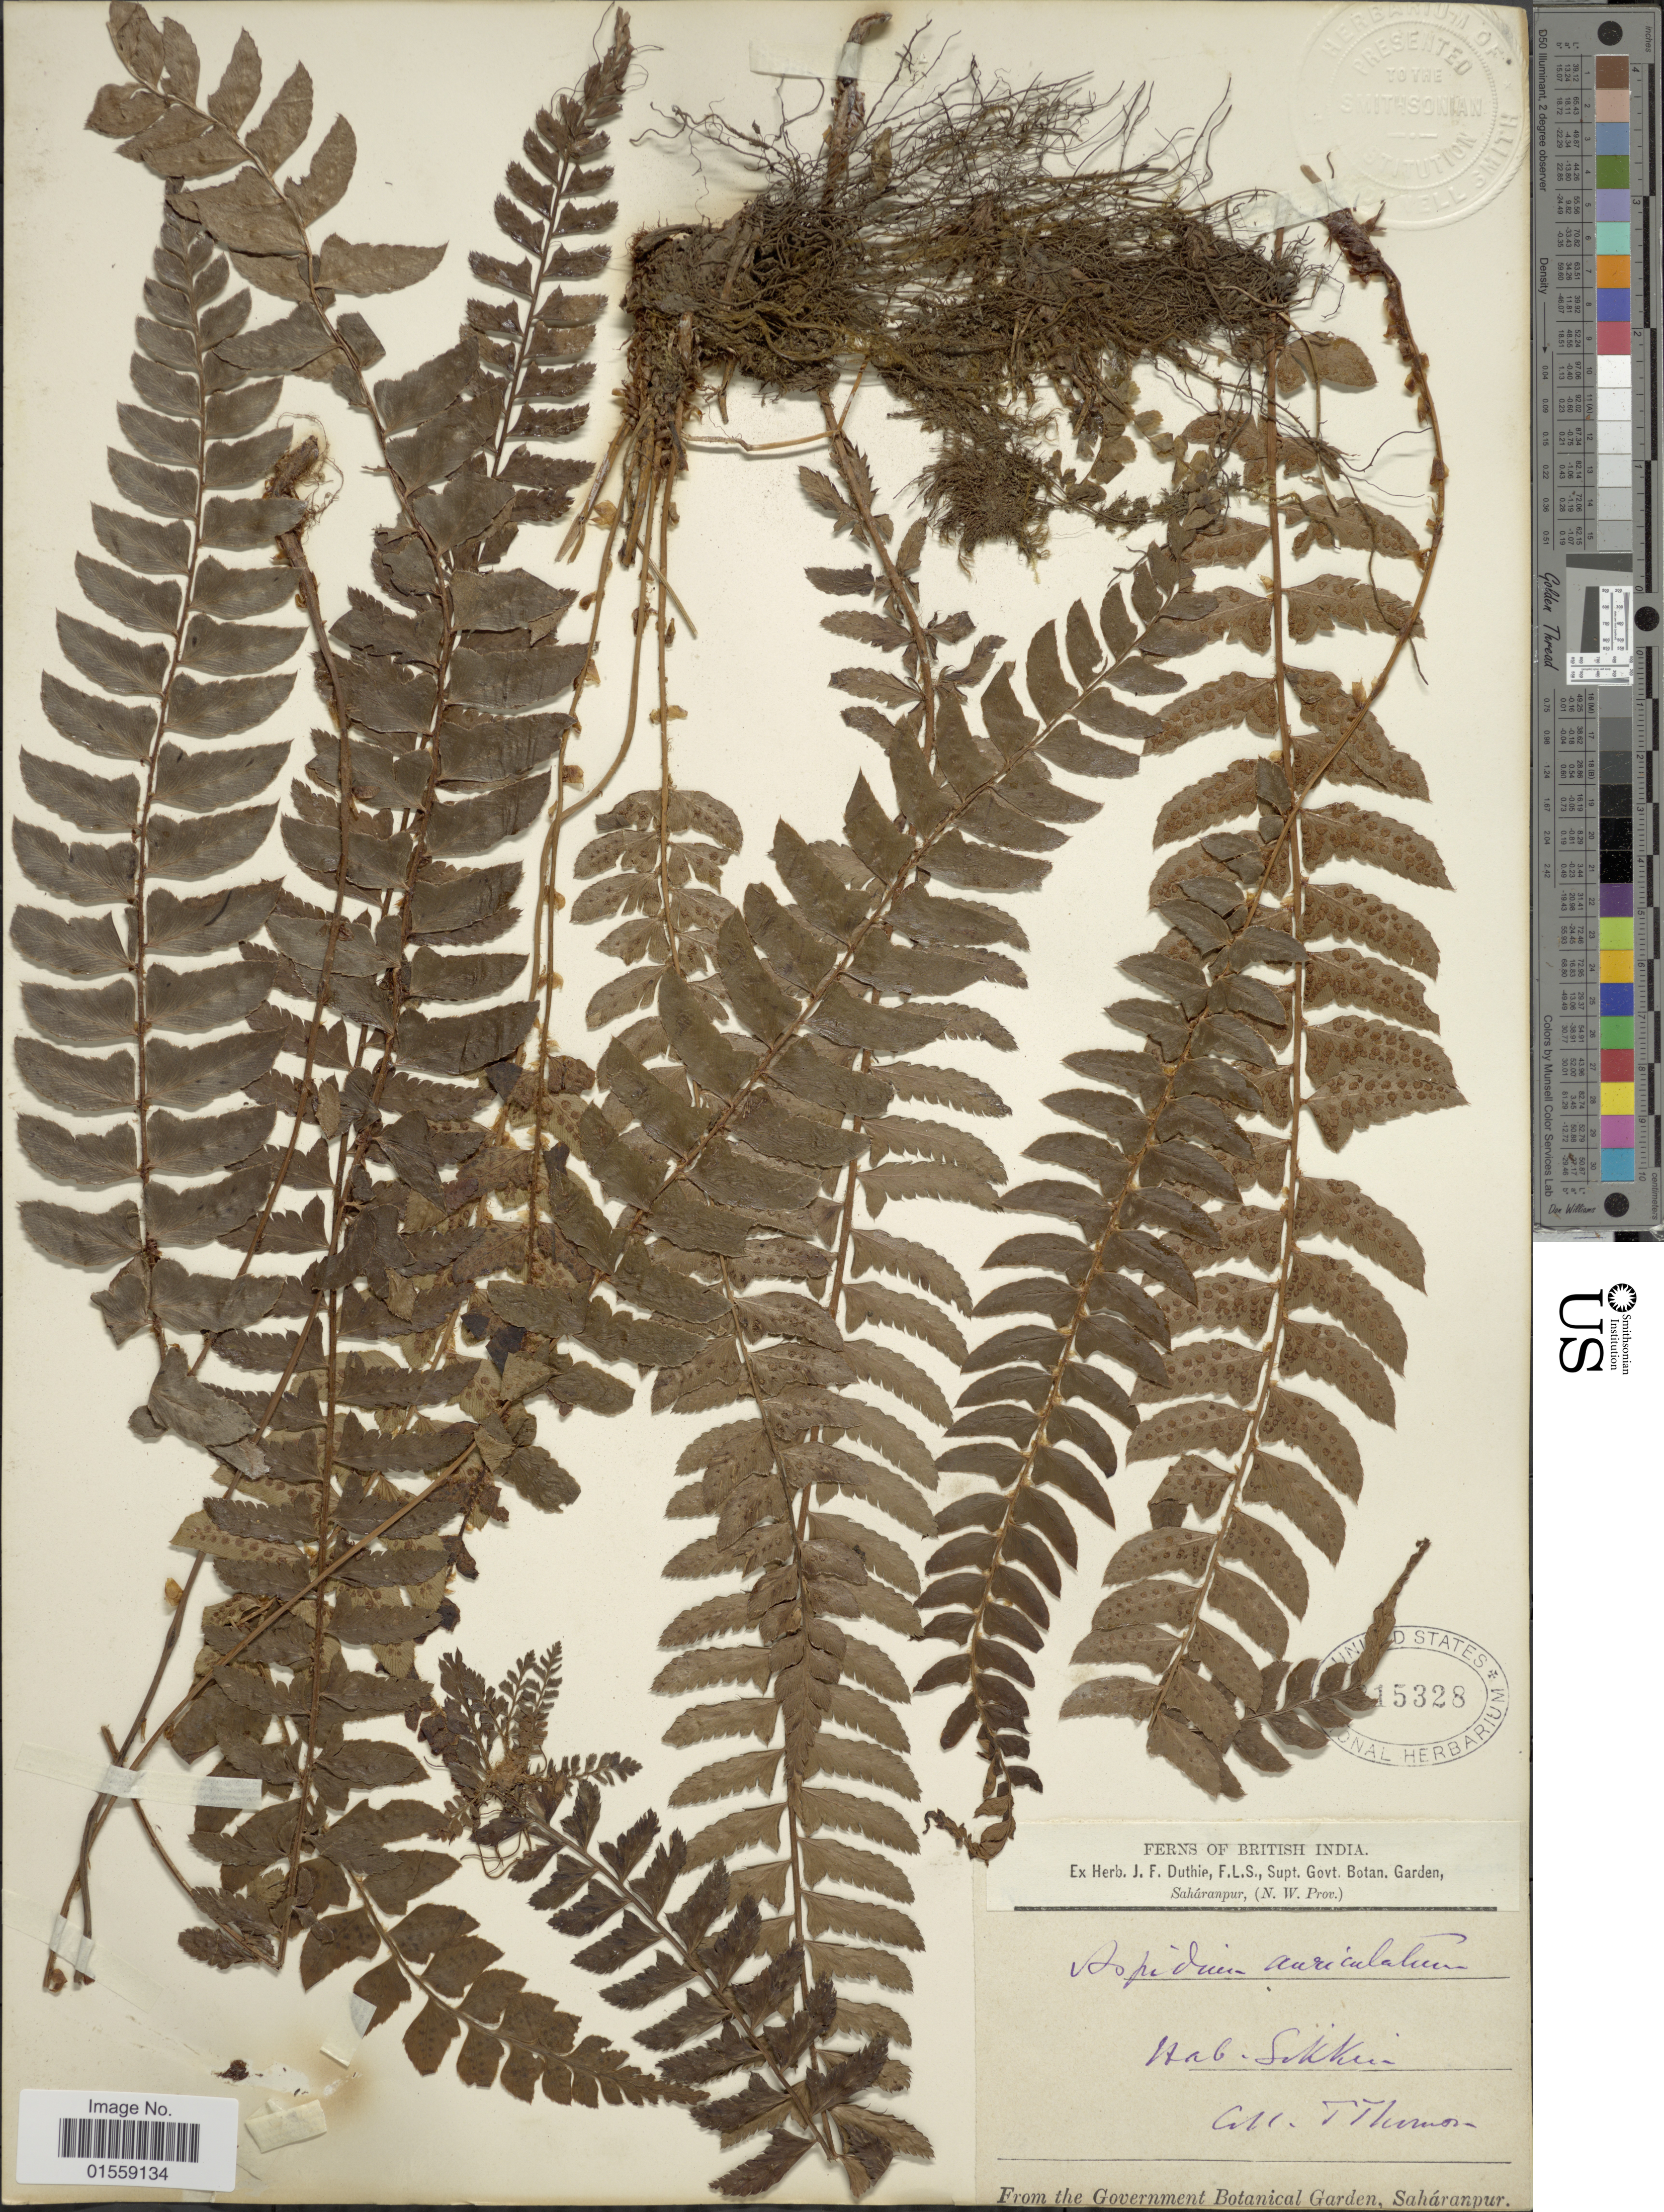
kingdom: Plantae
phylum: Tracheophyta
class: Polypodiopsida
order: Polypodiales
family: Dryopteridaceae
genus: Polystichum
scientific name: Polystichum lentum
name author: (D. Don) T. Moore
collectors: T. Thomas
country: India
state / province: Sikkim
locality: British India